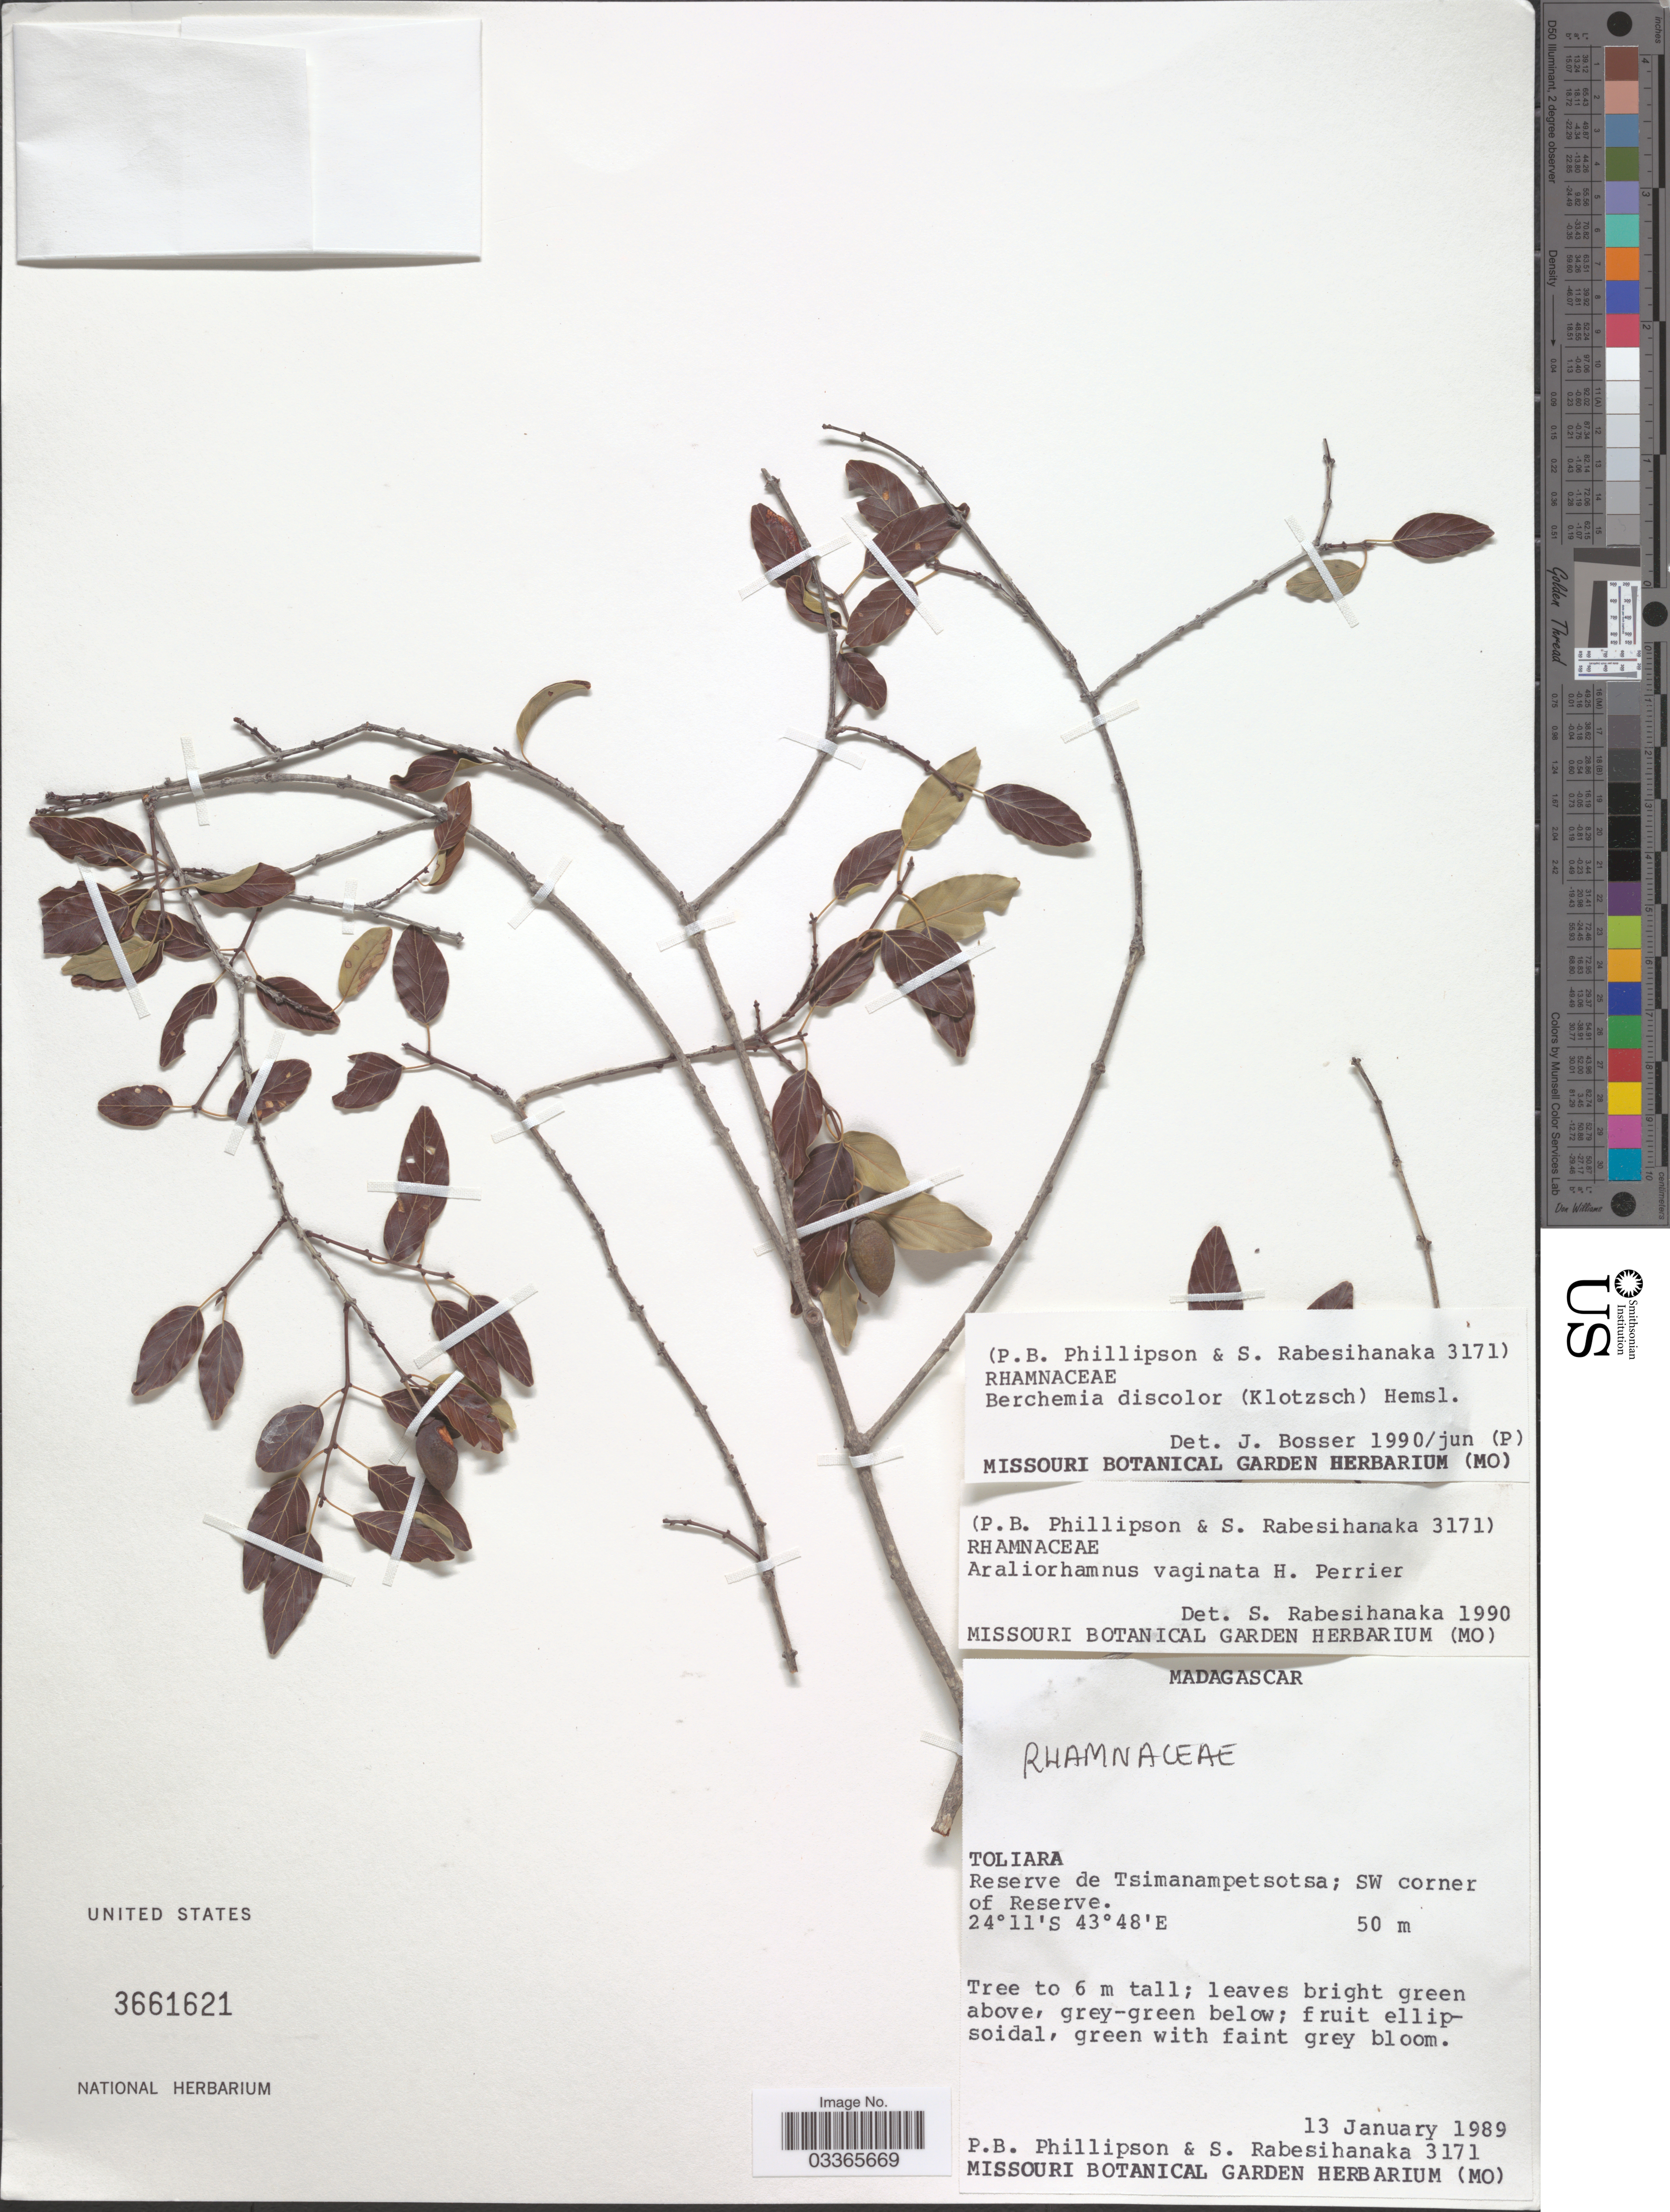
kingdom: Plantae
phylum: Tracheophyta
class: Magnoliopsida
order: Rosales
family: Rhamnaceae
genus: Phyllogeiton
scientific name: Phyllogeiton discolor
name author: (Klotzsch) Herzog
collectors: P. B. Phillipson & S. Rabesihanaka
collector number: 3171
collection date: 1989-01-13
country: Madagascar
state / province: Atsimo-Andrefana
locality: Reserve de Tsimanampetsotsa; SW corner of Reserve.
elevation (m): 50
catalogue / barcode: US 3661621